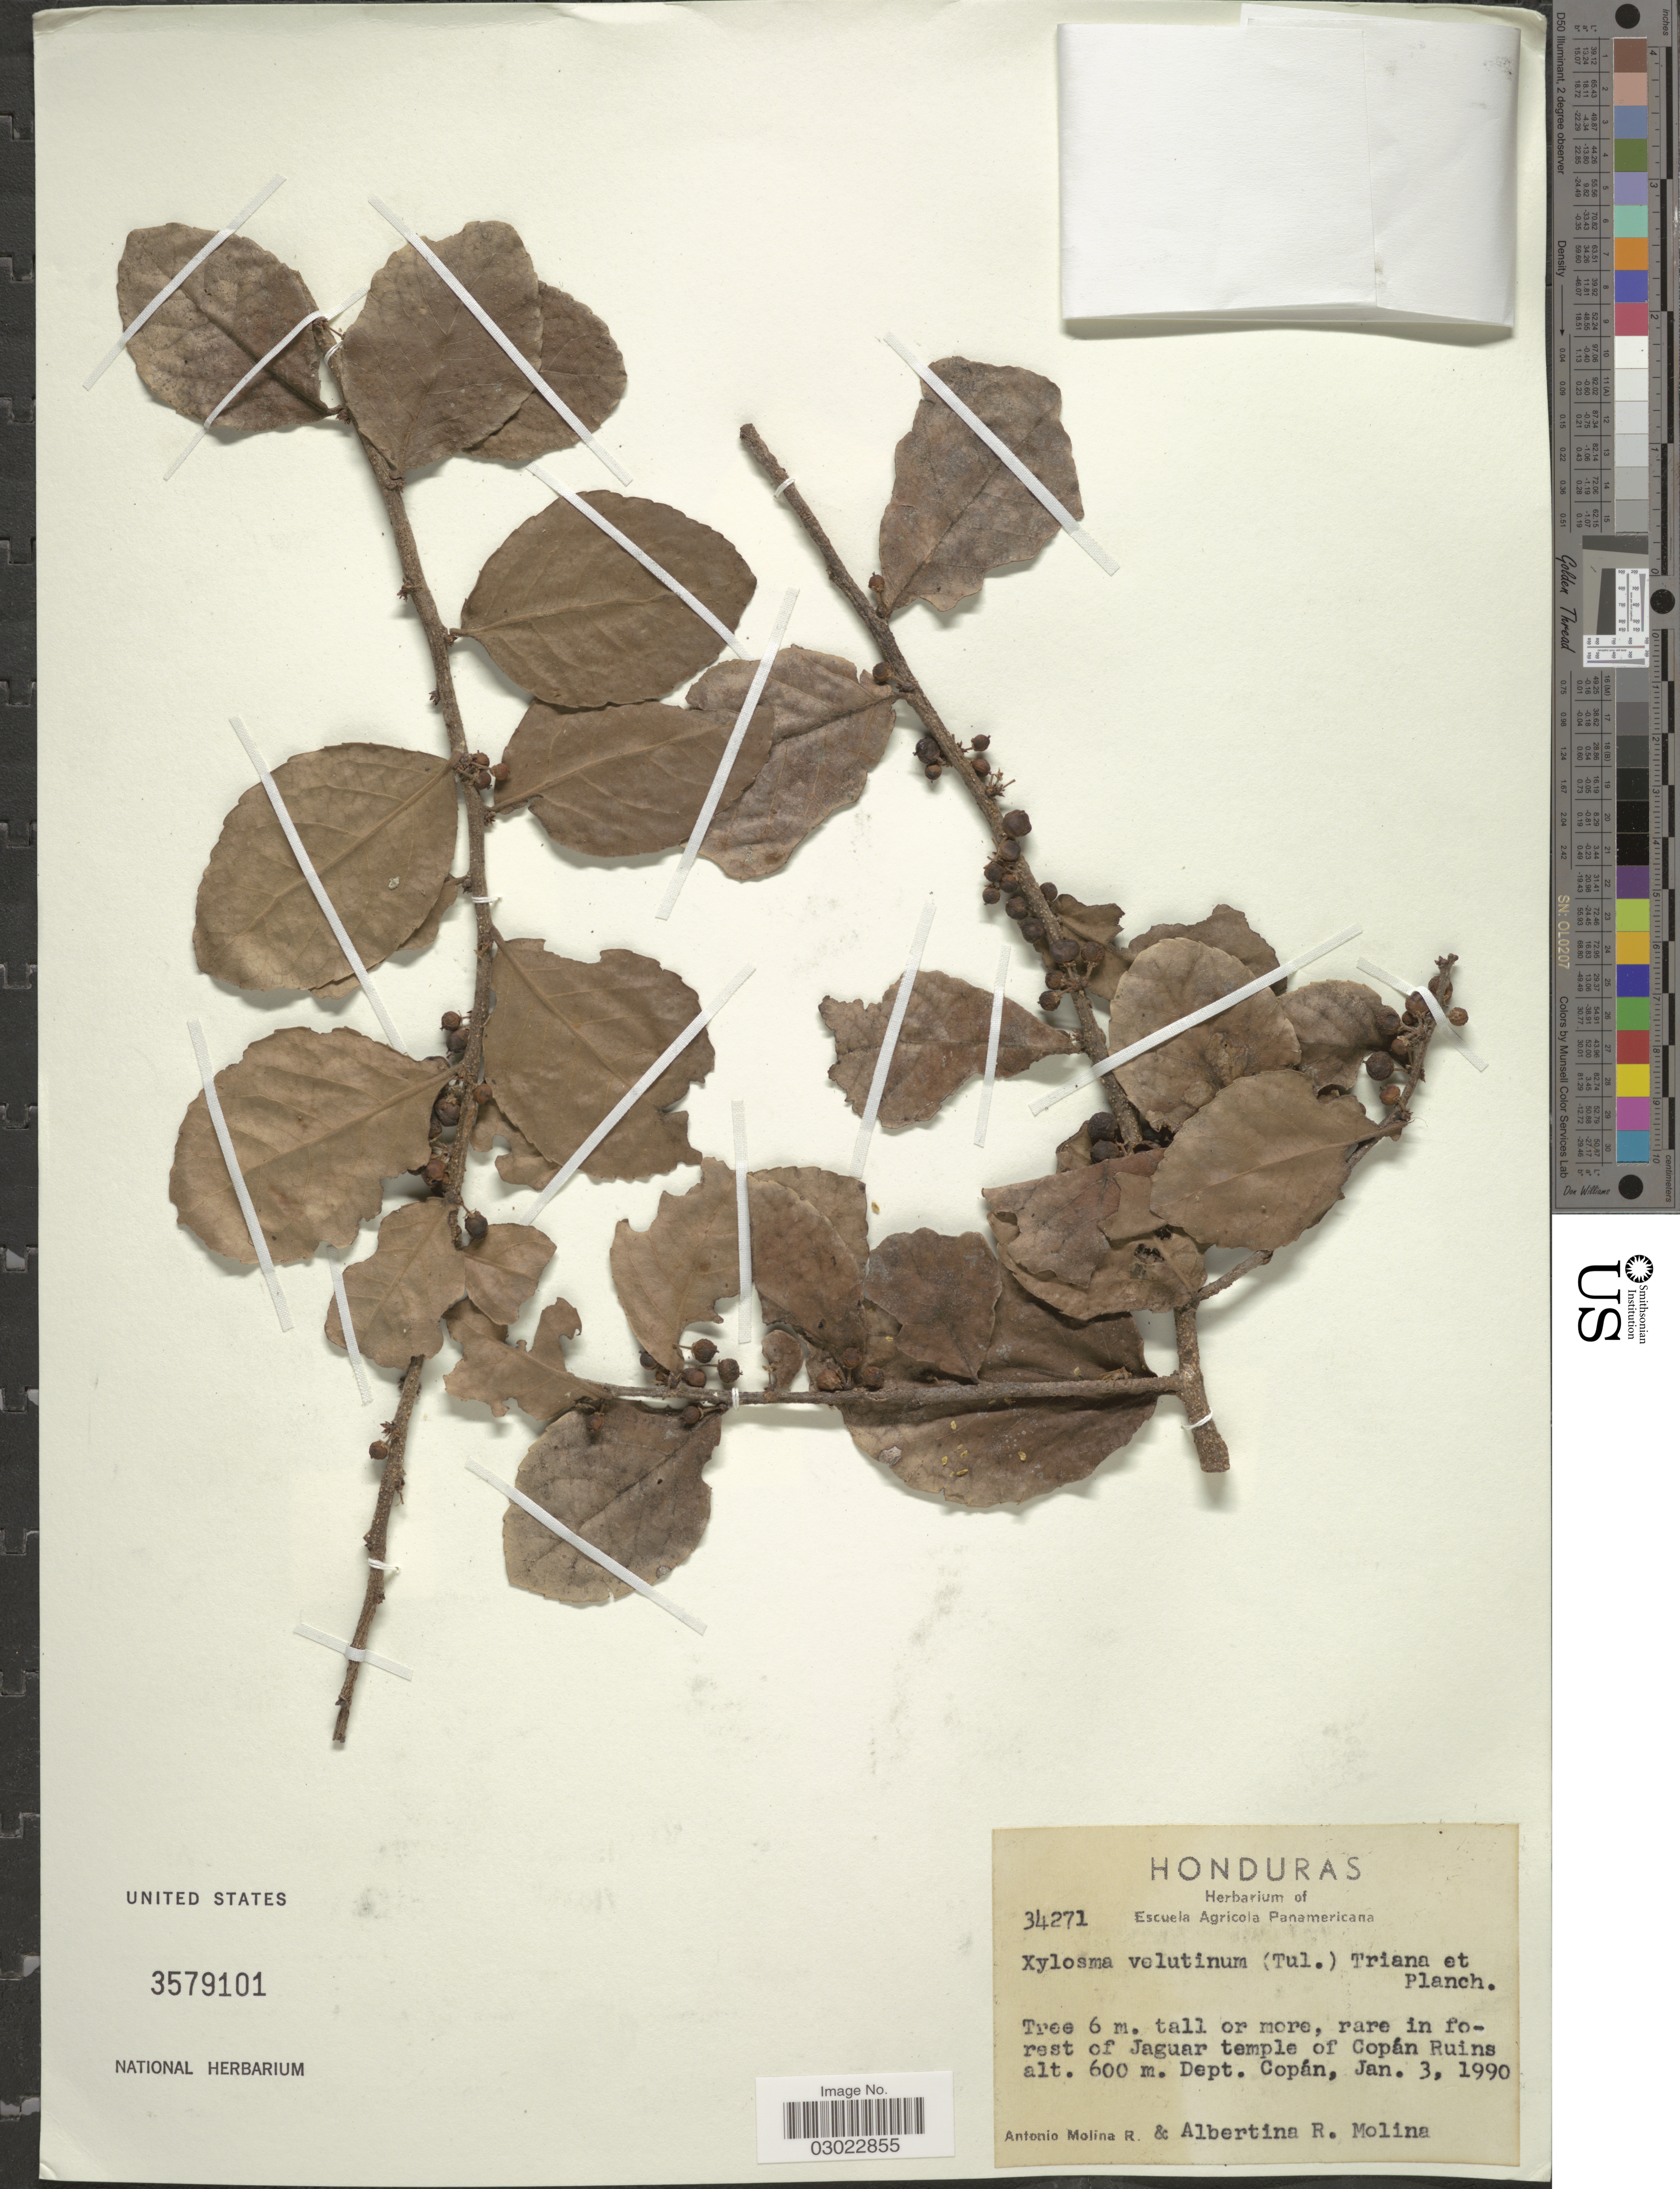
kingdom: Plantae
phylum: Tracheophyta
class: Magnoliopsida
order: Malpighiales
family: Salicaceae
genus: Xylosma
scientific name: Xylosma velutina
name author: (Tul.) Triana & Planch.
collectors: A. Molina R. & A. R. Molina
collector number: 34271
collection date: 1990-01-03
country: Honduras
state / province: Copán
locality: Rare in forest of Jaguar temple of Copán Ruins. Dept. Copán.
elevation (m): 600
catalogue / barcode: US 3579101